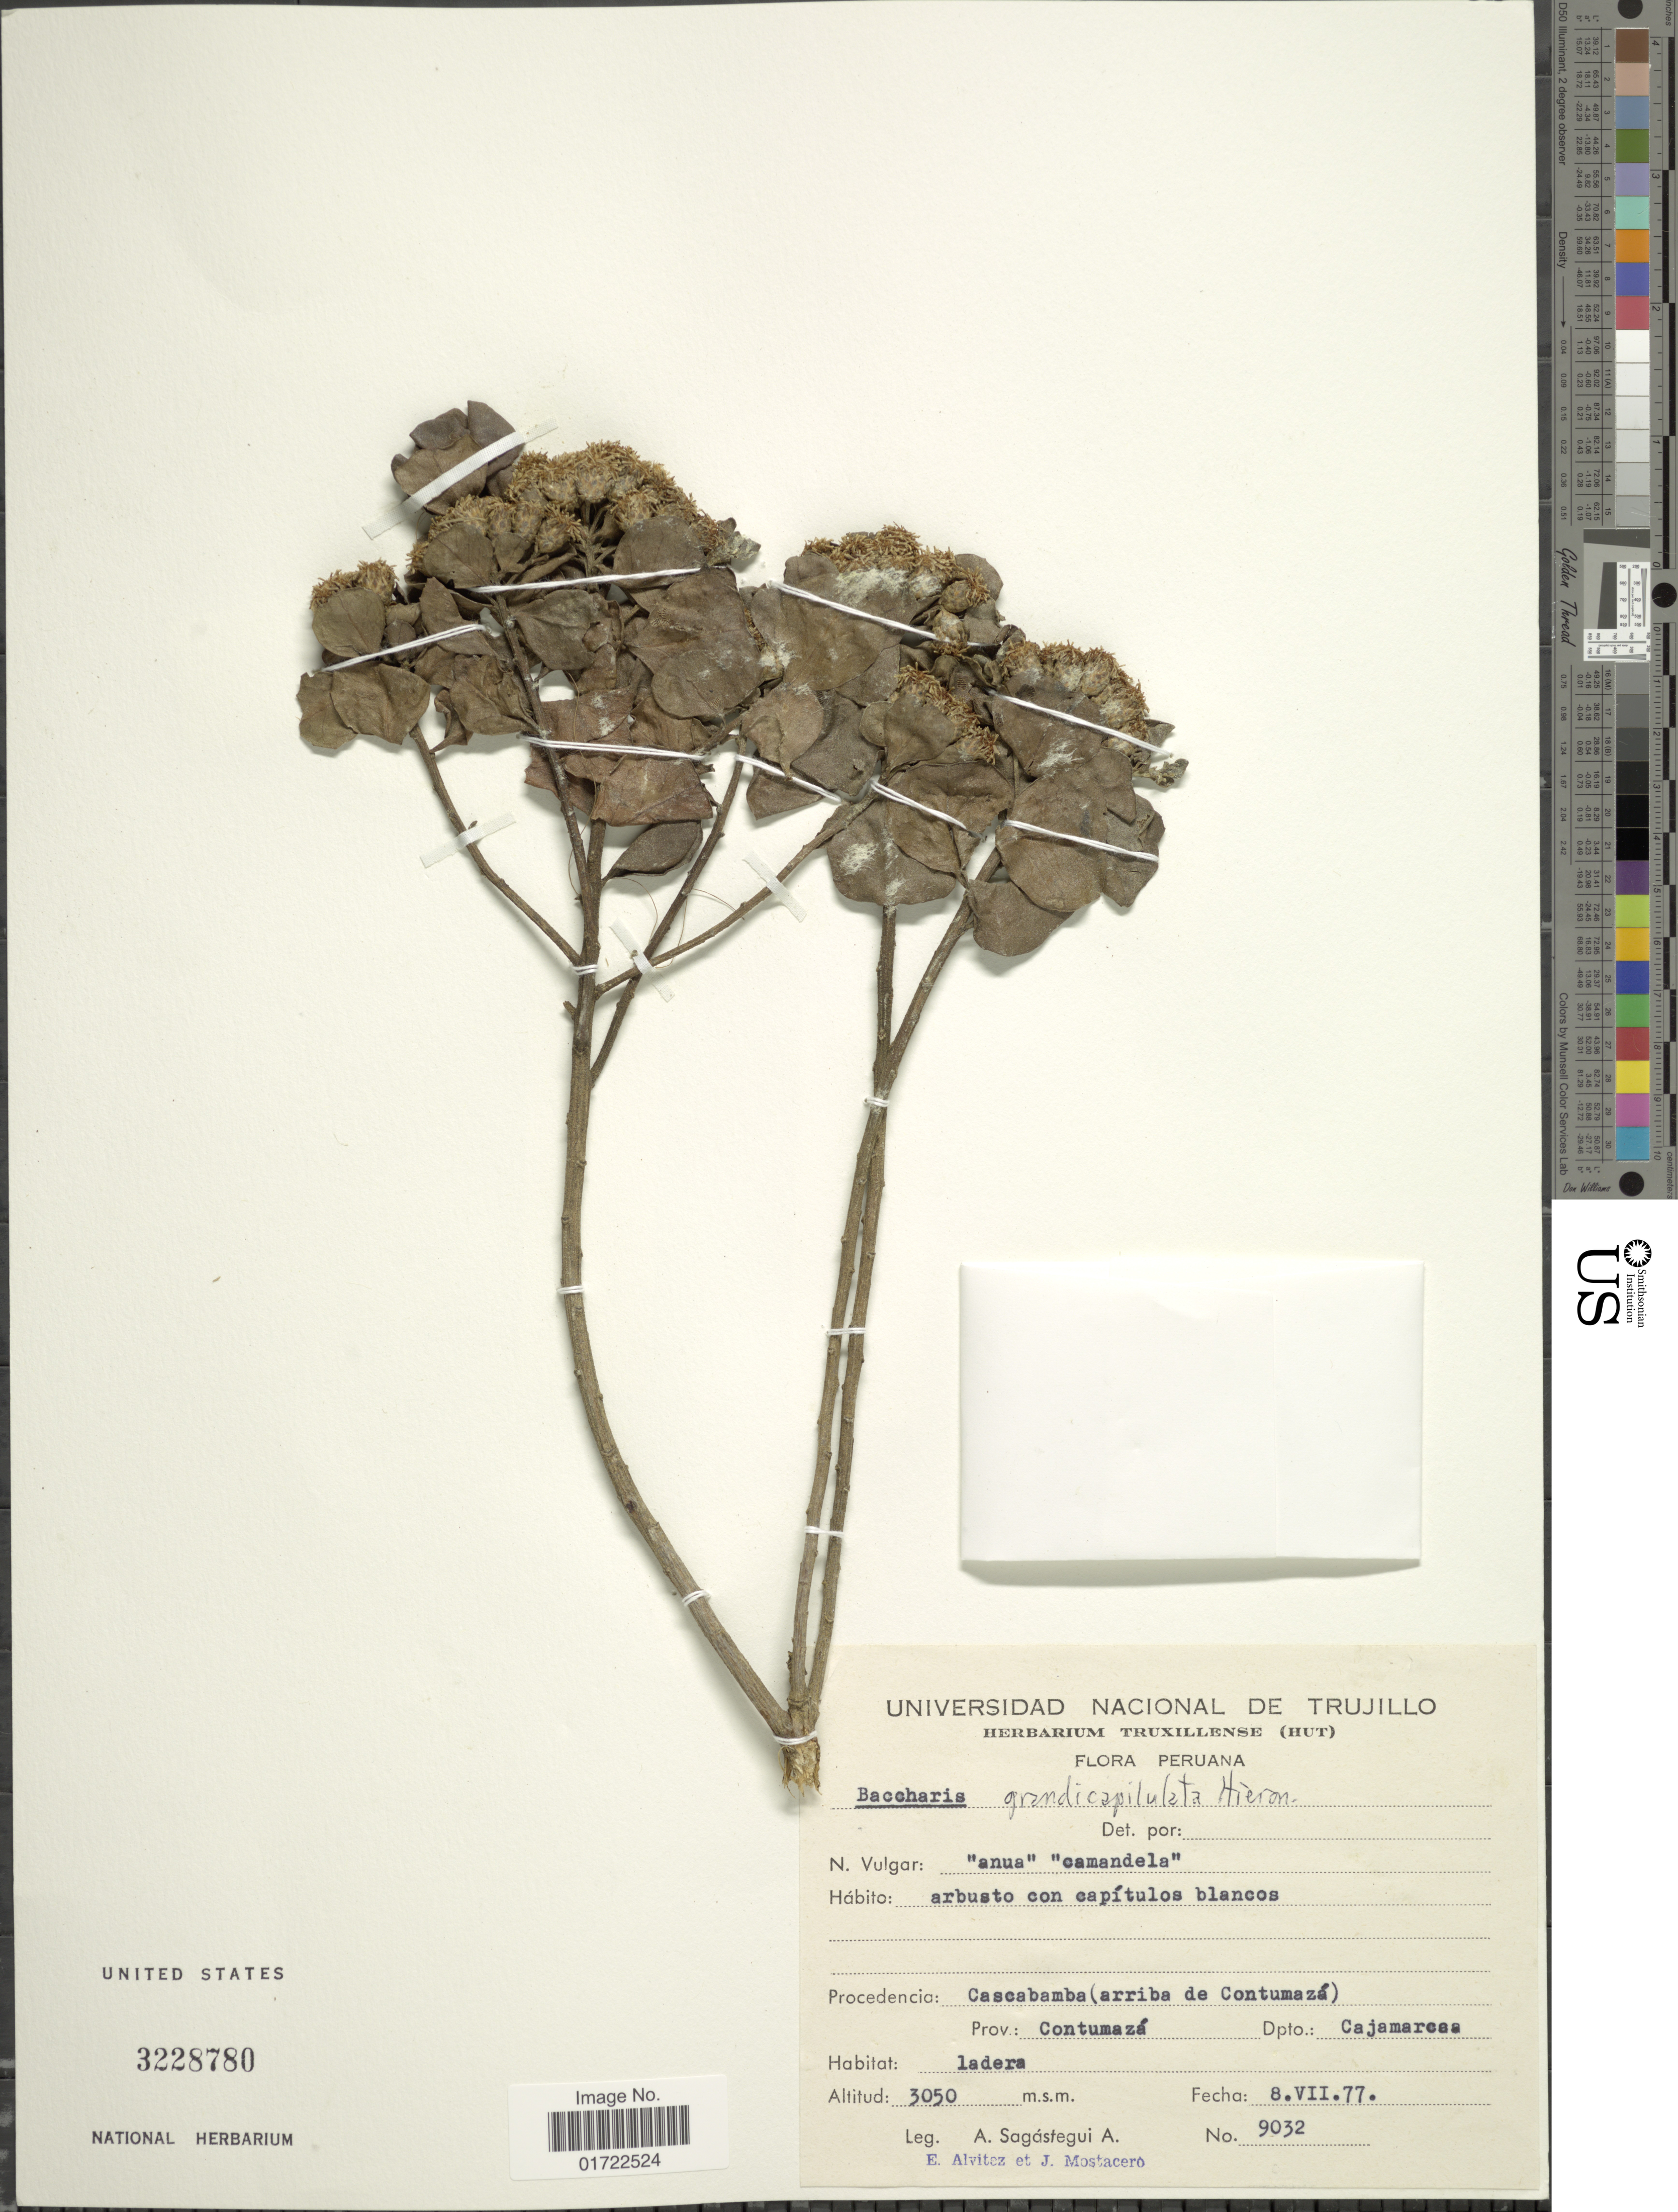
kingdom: Plantae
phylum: Tracheophyta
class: Magnoliopsida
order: Asterales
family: Asteraceae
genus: Baccharis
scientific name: Baccharis grandicapitulata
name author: Hieron.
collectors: A. Sagástegui A., E. Alvitez I. & J. Mostacero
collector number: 9032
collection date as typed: Transcribed d/m/y: 8/7/77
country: Peru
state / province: Cajamarca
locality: Procedencia: Cascabamba (arriba de Contumaza) Prov. : Contumaza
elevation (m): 3050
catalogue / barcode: US 3228780